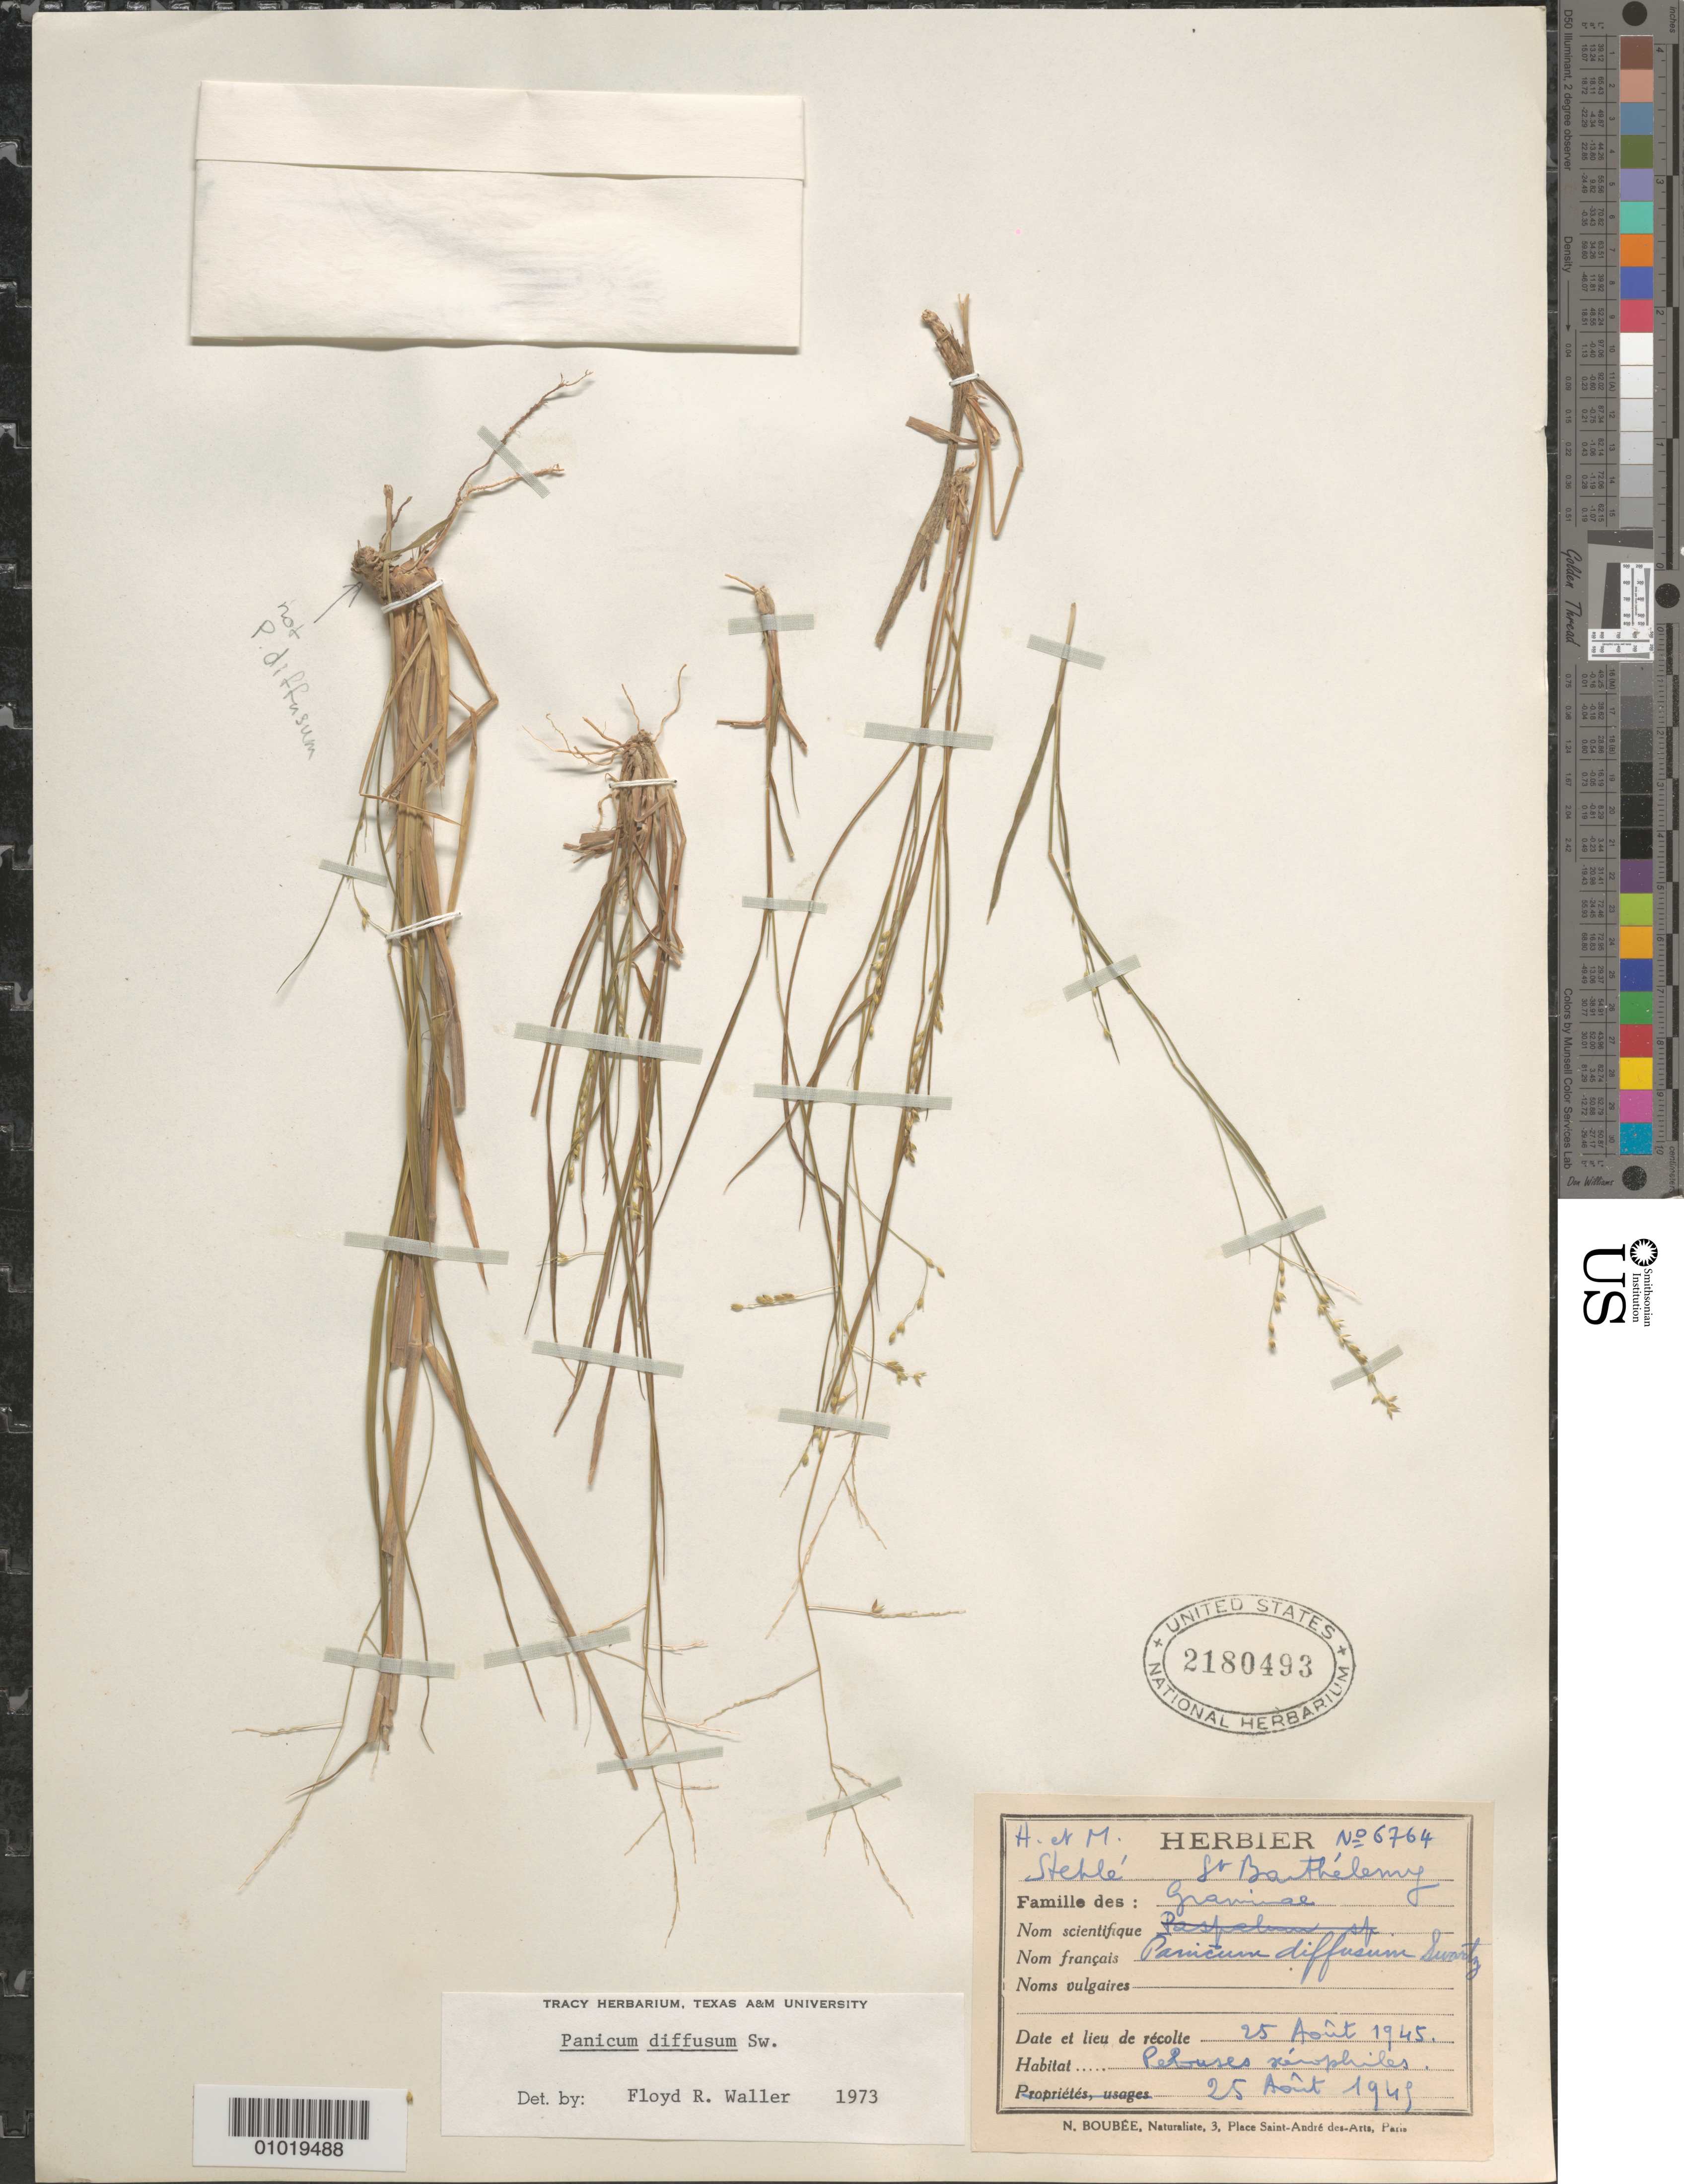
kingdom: Plantae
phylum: Tracheophyta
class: Liliopsida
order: Poales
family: Poaceae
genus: Panicum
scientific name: Panicum diffusum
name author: Sw.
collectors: H. Stehlé & M. Stehlé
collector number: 6764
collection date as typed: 25 Aug 1945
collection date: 1945-08-25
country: Saint Barthélemy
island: St. Barthélemy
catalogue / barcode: US 2180493